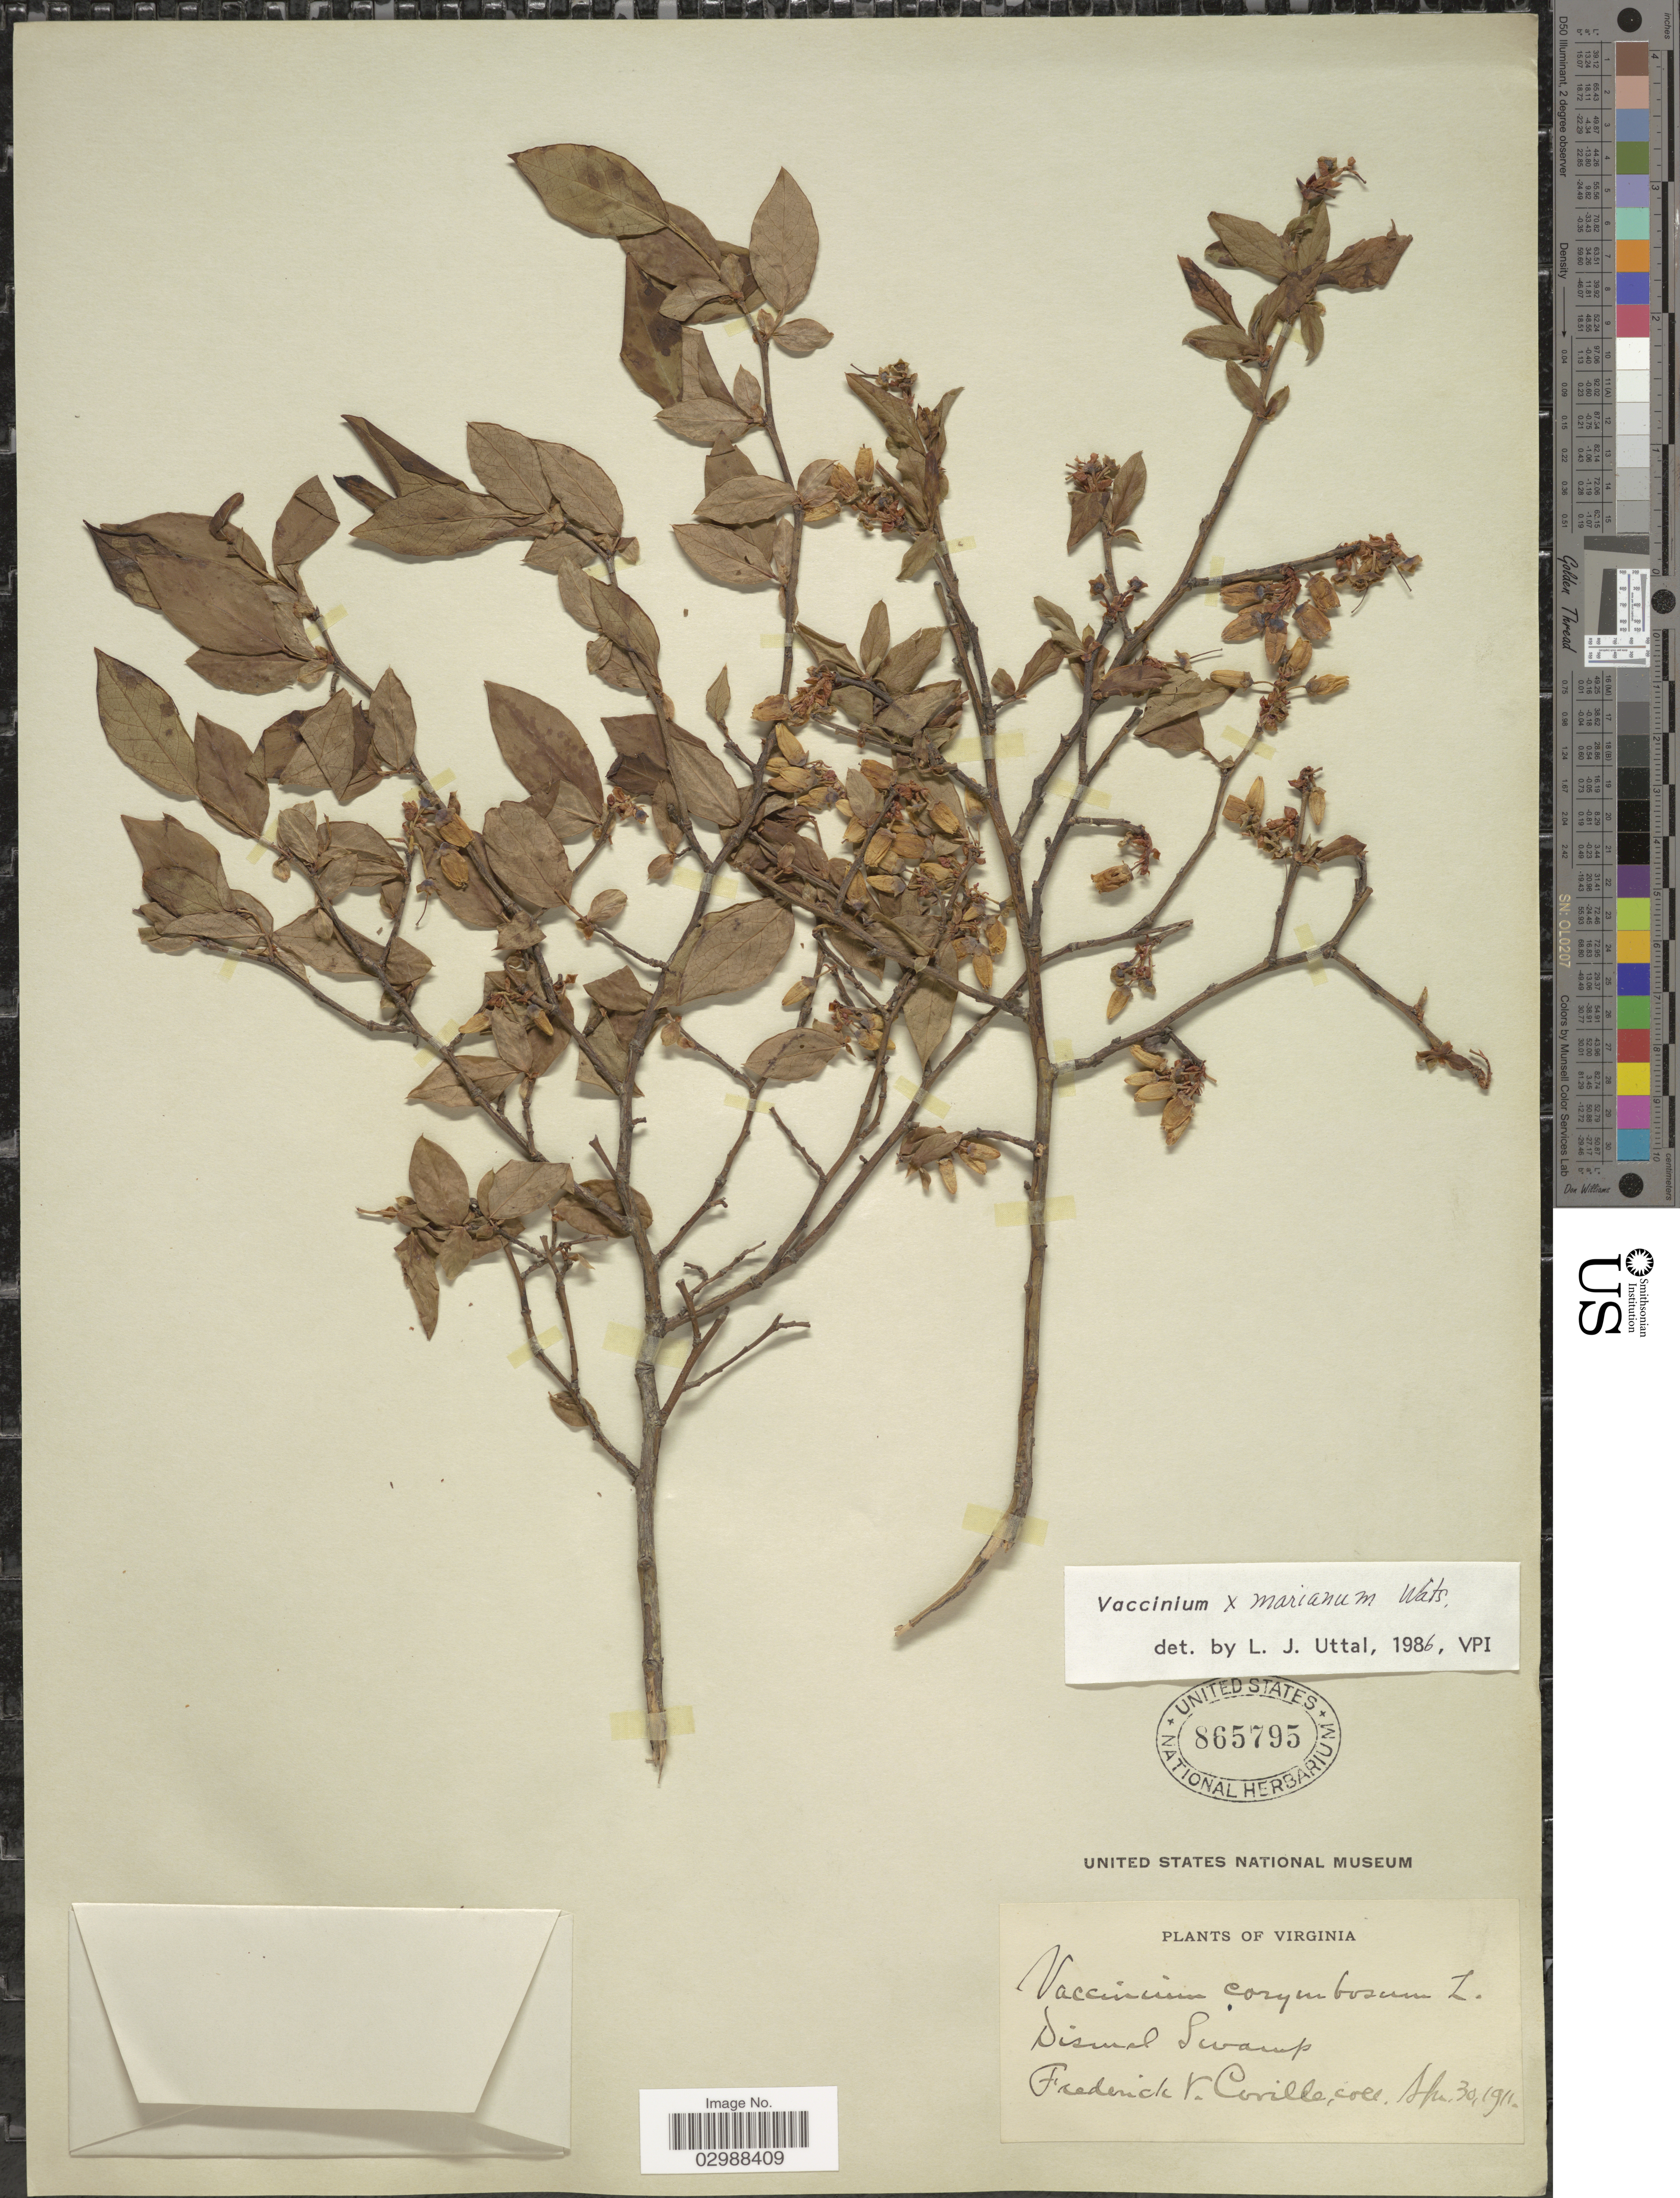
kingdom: Plantae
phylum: Tracheophyta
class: Magnoliopsida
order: Ericales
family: Ericaceae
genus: Vaccinium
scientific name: Vaccinium x marianum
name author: P. Watson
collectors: F. V. Coville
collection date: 1911-04-30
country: United States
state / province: Virginia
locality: Dismal Swamp.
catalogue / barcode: US 865795